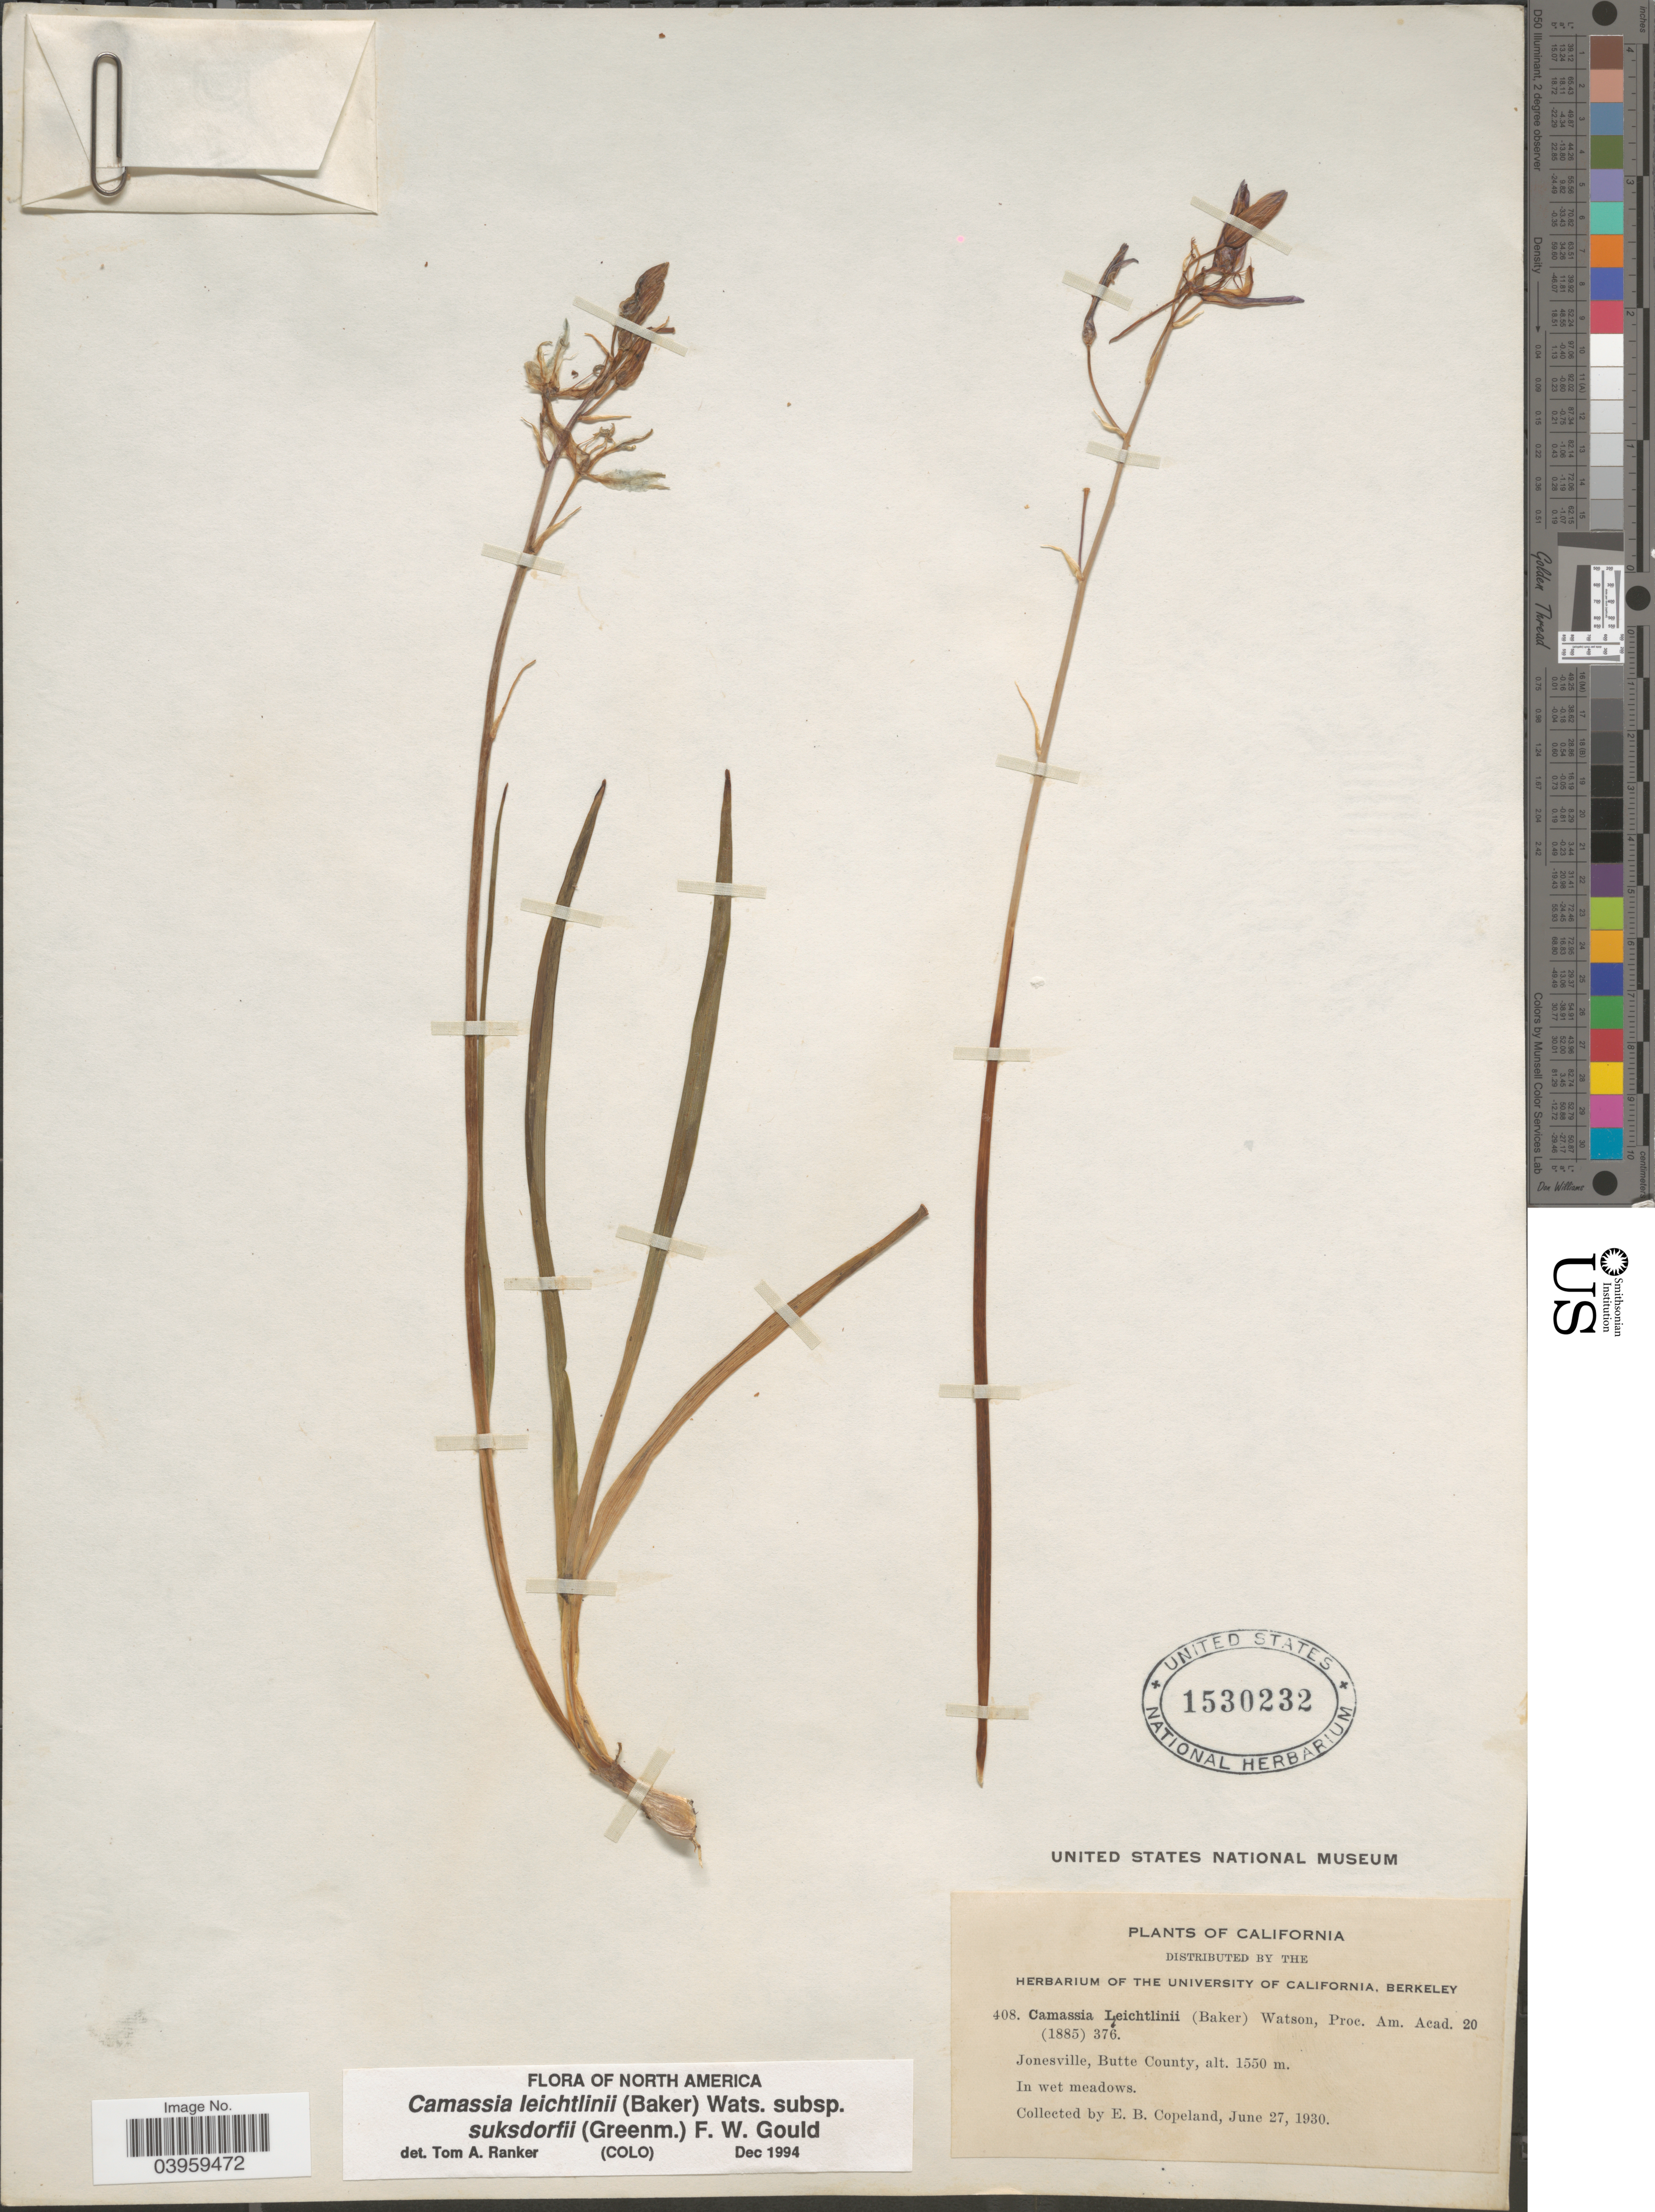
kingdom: Plantae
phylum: Tracheophyta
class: Liliopsida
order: Asparagales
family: Asparagaceae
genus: Camassia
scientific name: Camassia leichtlinii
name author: (Baker) S. Watson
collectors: E. B. Copeland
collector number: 408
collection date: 1930-06-27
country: United States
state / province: California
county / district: Butte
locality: Jonesville, Butte County. In wet meadows.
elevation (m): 1550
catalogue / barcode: US 1530232